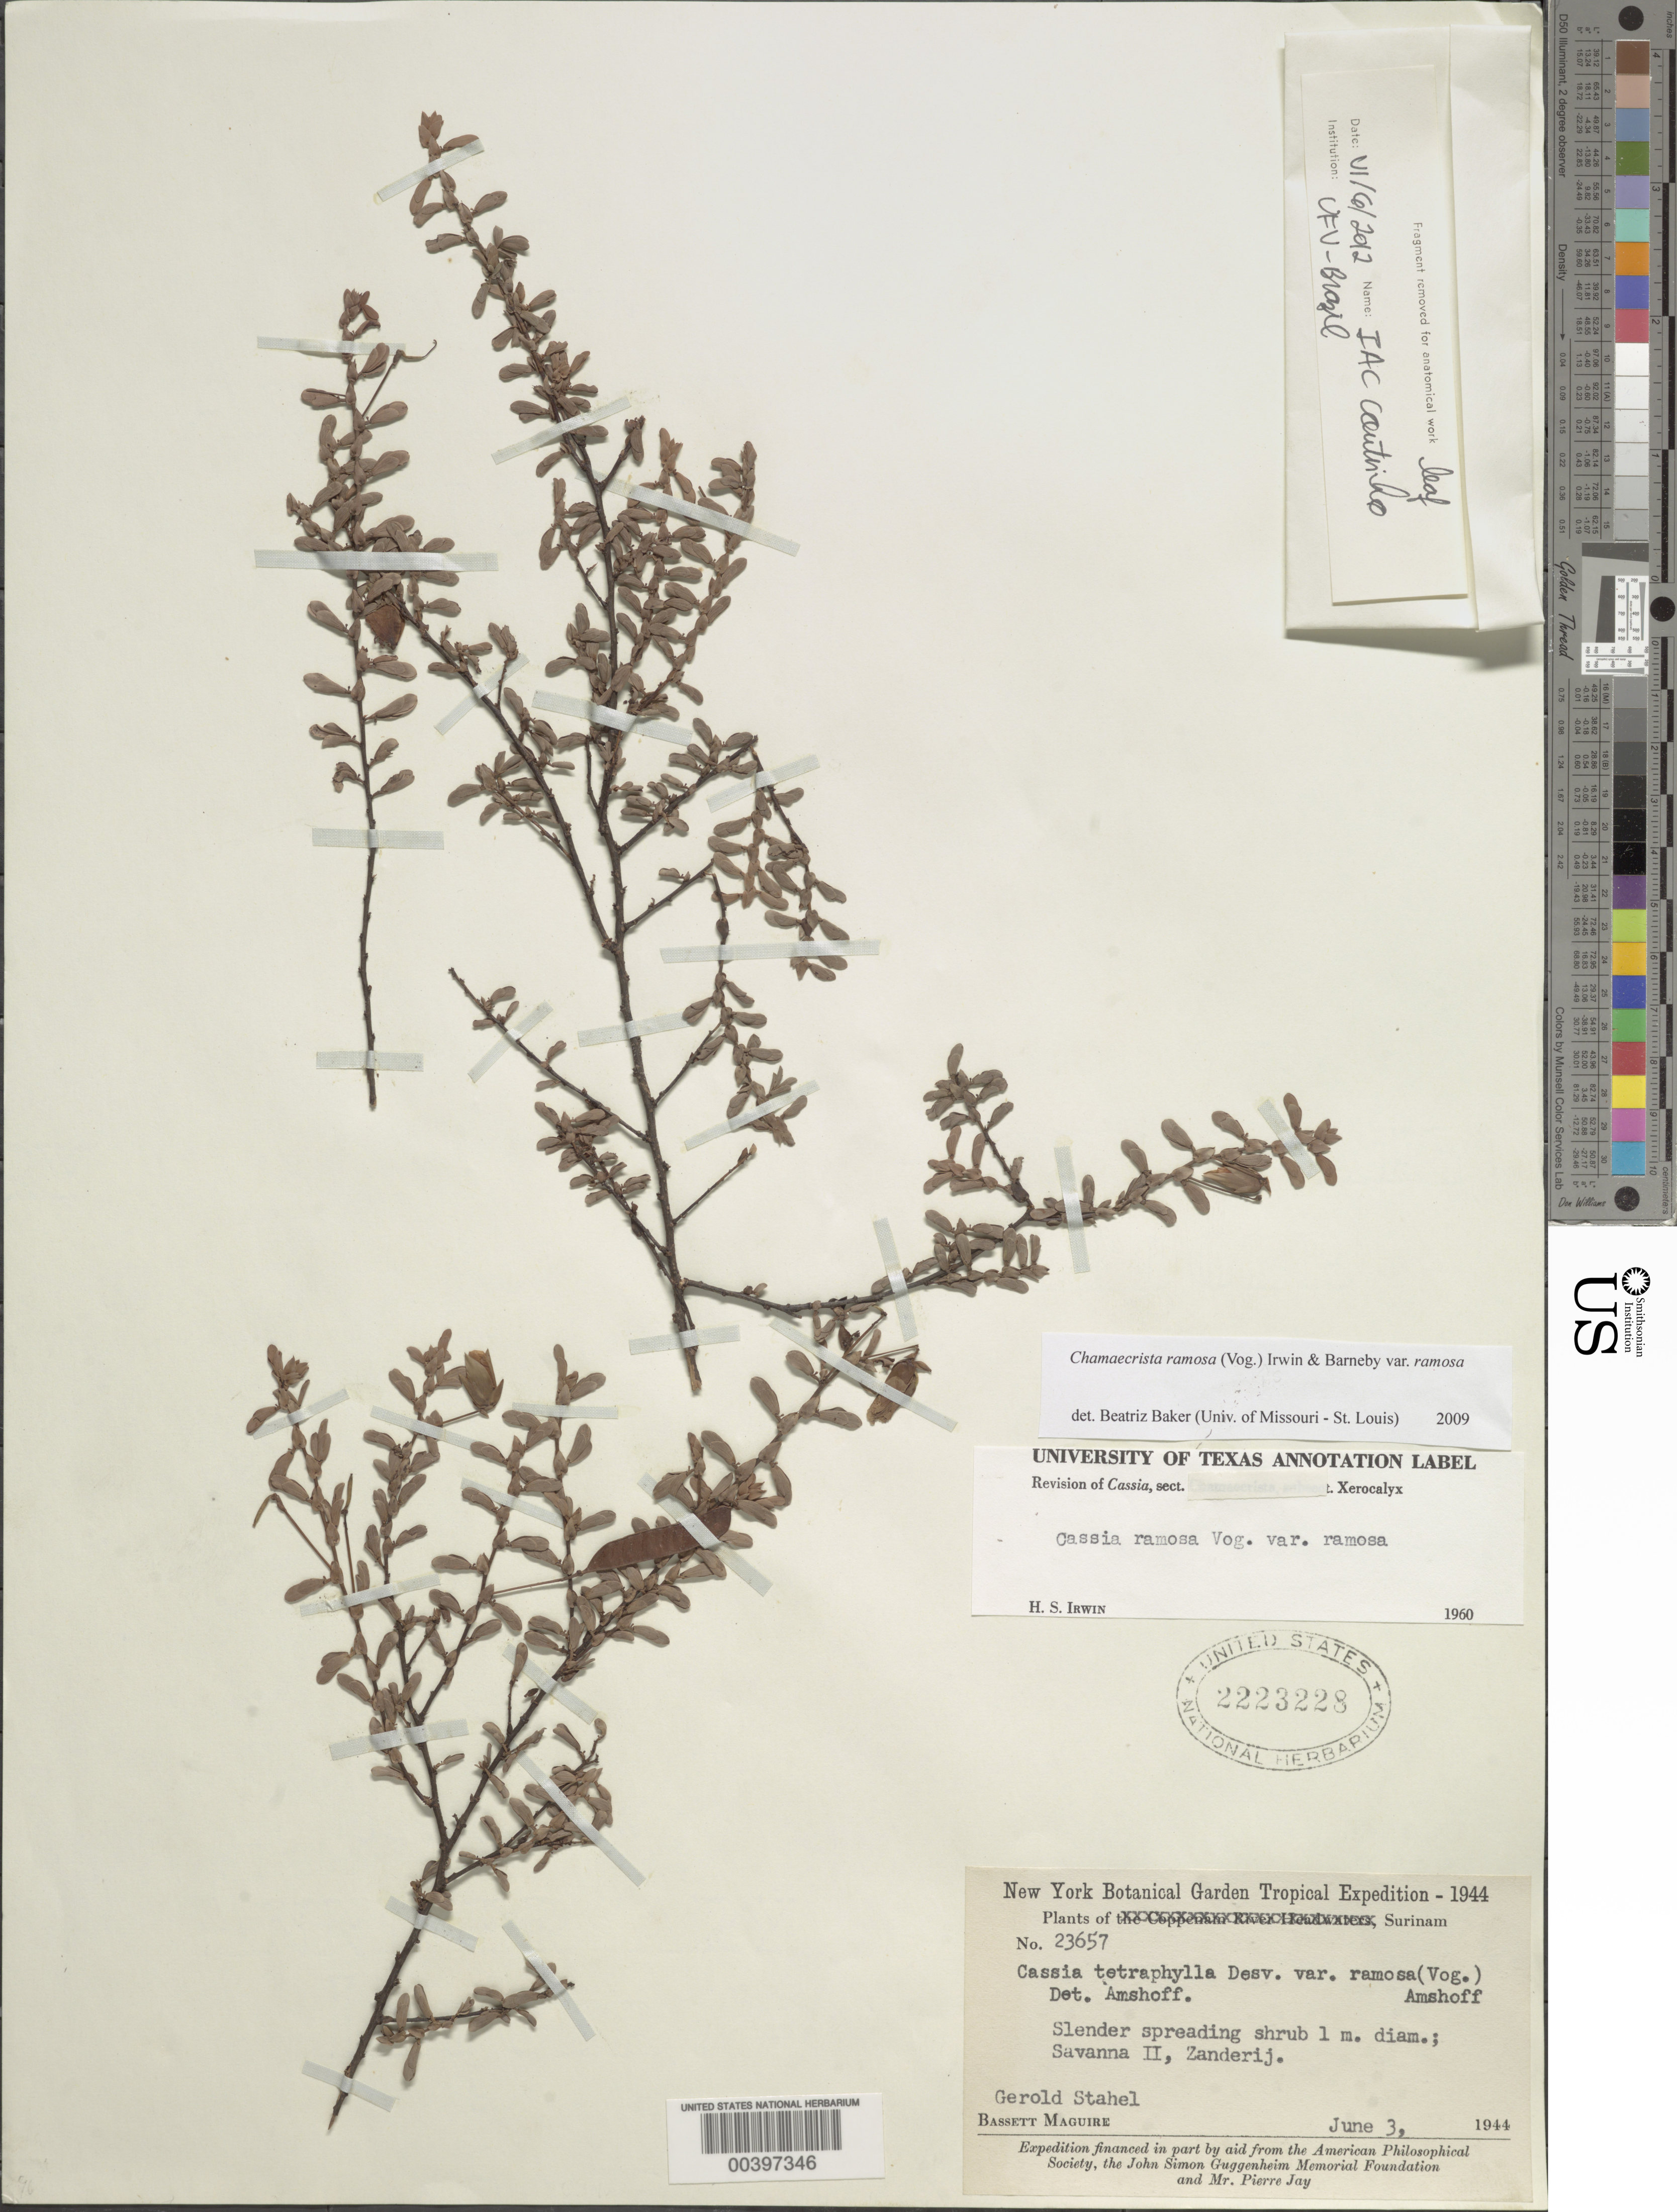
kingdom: Plantae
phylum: Tracheophyta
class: Magnoliopsida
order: Fabales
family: Fabaceae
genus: Chamaecrista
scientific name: Chamaecrista ramosa var. ramosa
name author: (Vogel) H.S. Irwin & Barneby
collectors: B. Maguire & G. Stahel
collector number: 23657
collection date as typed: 03 Jun 1944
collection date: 1944-06-03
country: Suriname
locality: Savanna II, Zanderij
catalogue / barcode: US 2223228